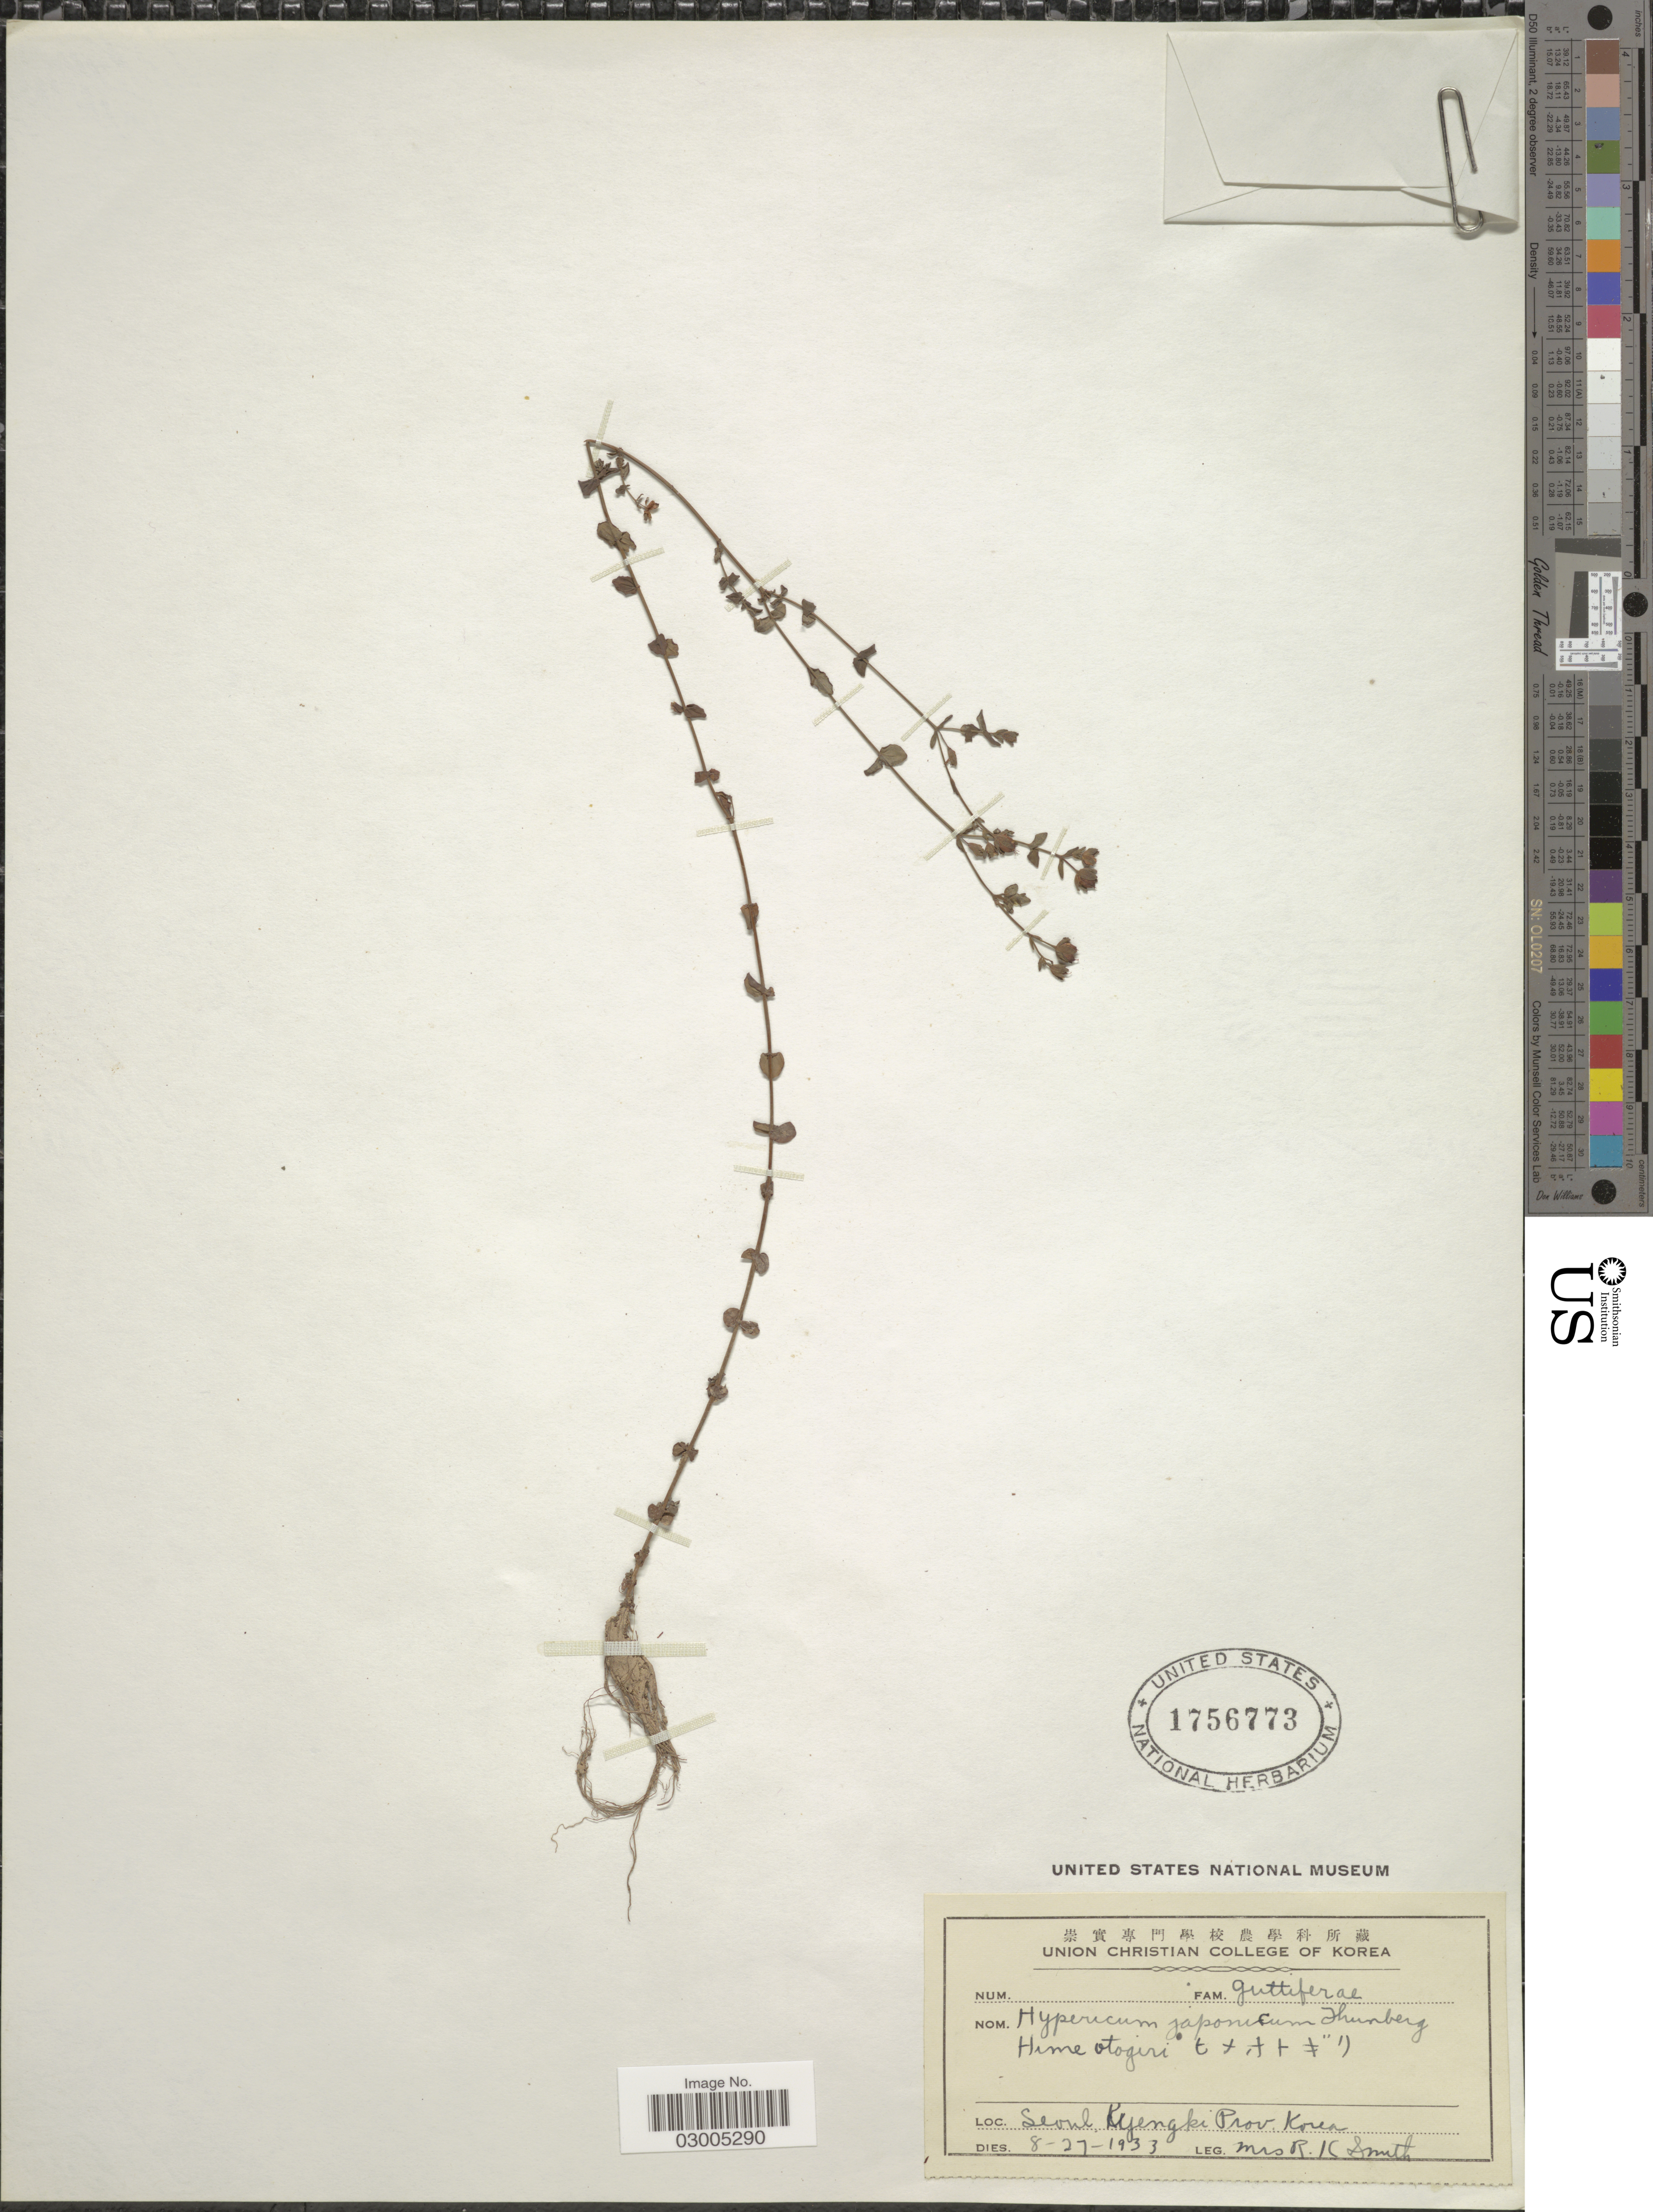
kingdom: Plantae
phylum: Tracheophyta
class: Magnoliopsida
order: Malpighiales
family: Hypericaceae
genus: Hypericum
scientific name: Hypericum japonicum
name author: Thunb.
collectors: R. Smith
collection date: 1933-08-27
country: South Korea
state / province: Seoul Special City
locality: Seoul Kyengki Prov.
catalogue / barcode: US 1756773